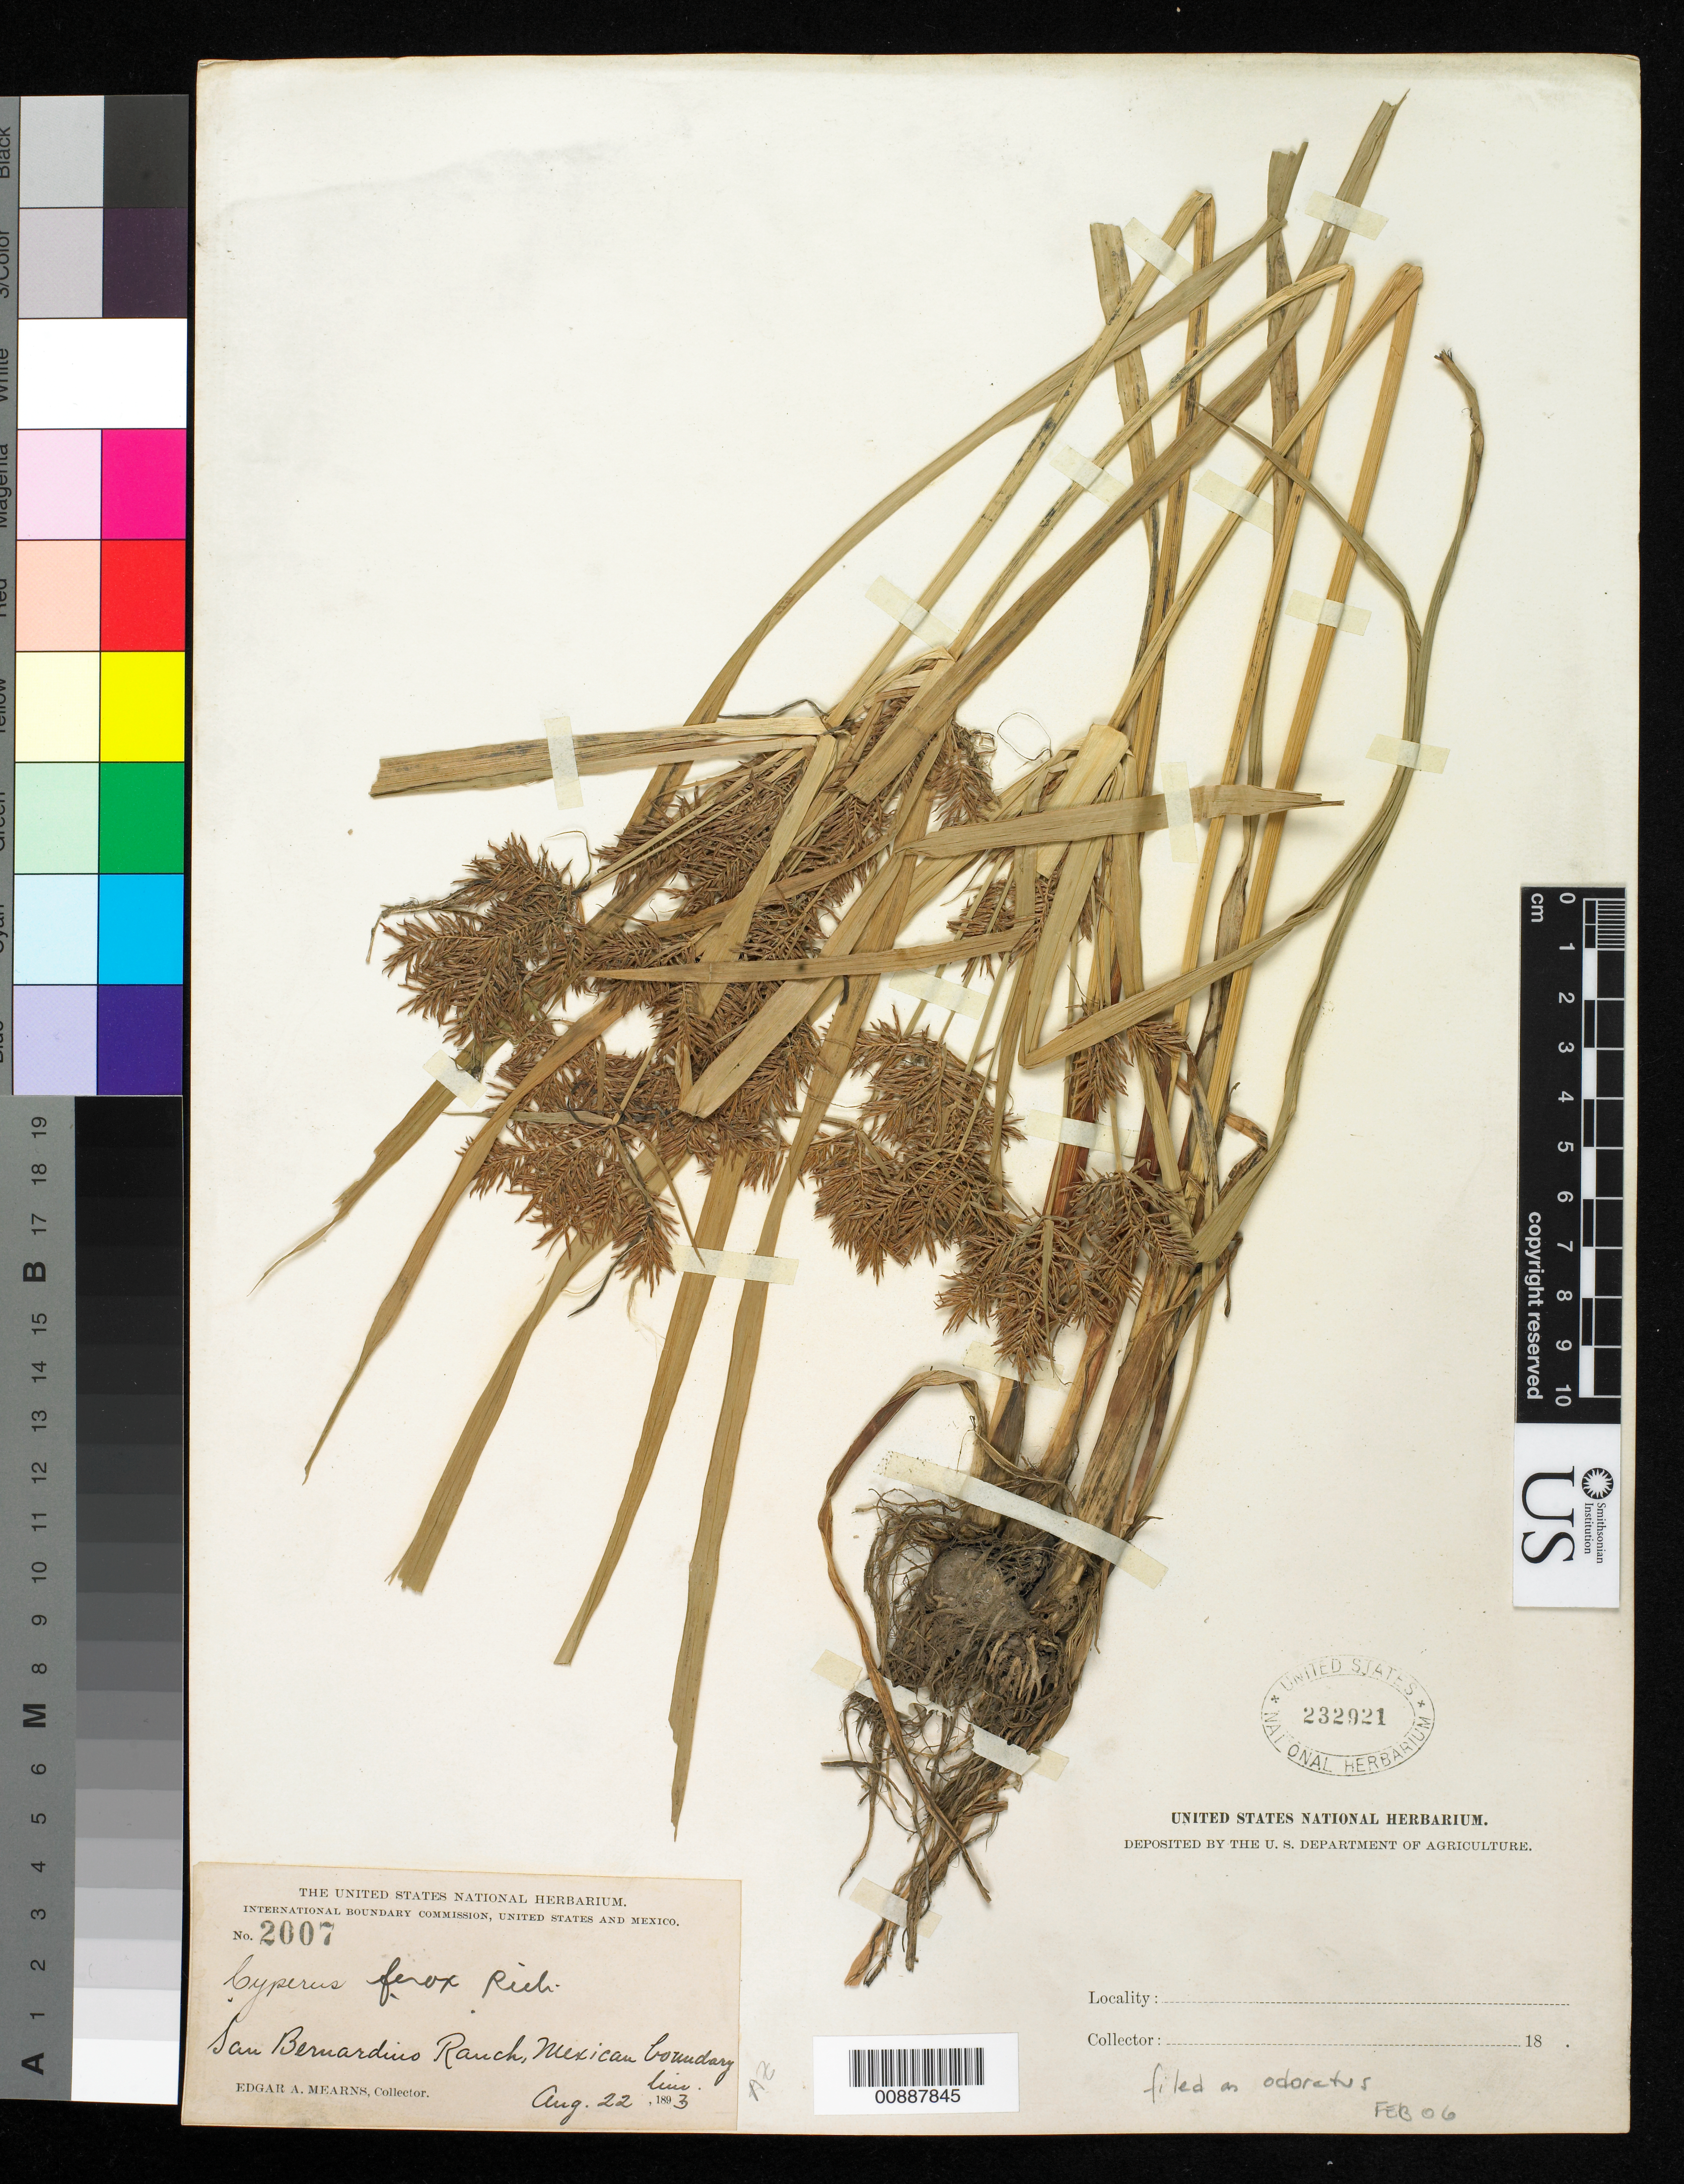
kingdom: Plantae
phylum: Tracheophyta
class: Liliopsida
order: Poales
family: Cyperaceae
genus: Cyperus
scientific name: Cyperus odoratus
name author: L.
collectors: E. A. Mearns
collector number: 2007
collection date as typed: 22 Aug 1893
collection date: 1893-08-22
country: United States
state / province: Arizona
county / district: Cochise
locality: San Bernardino Ranch, Mexican Boundary Line.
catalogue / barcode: US 232921